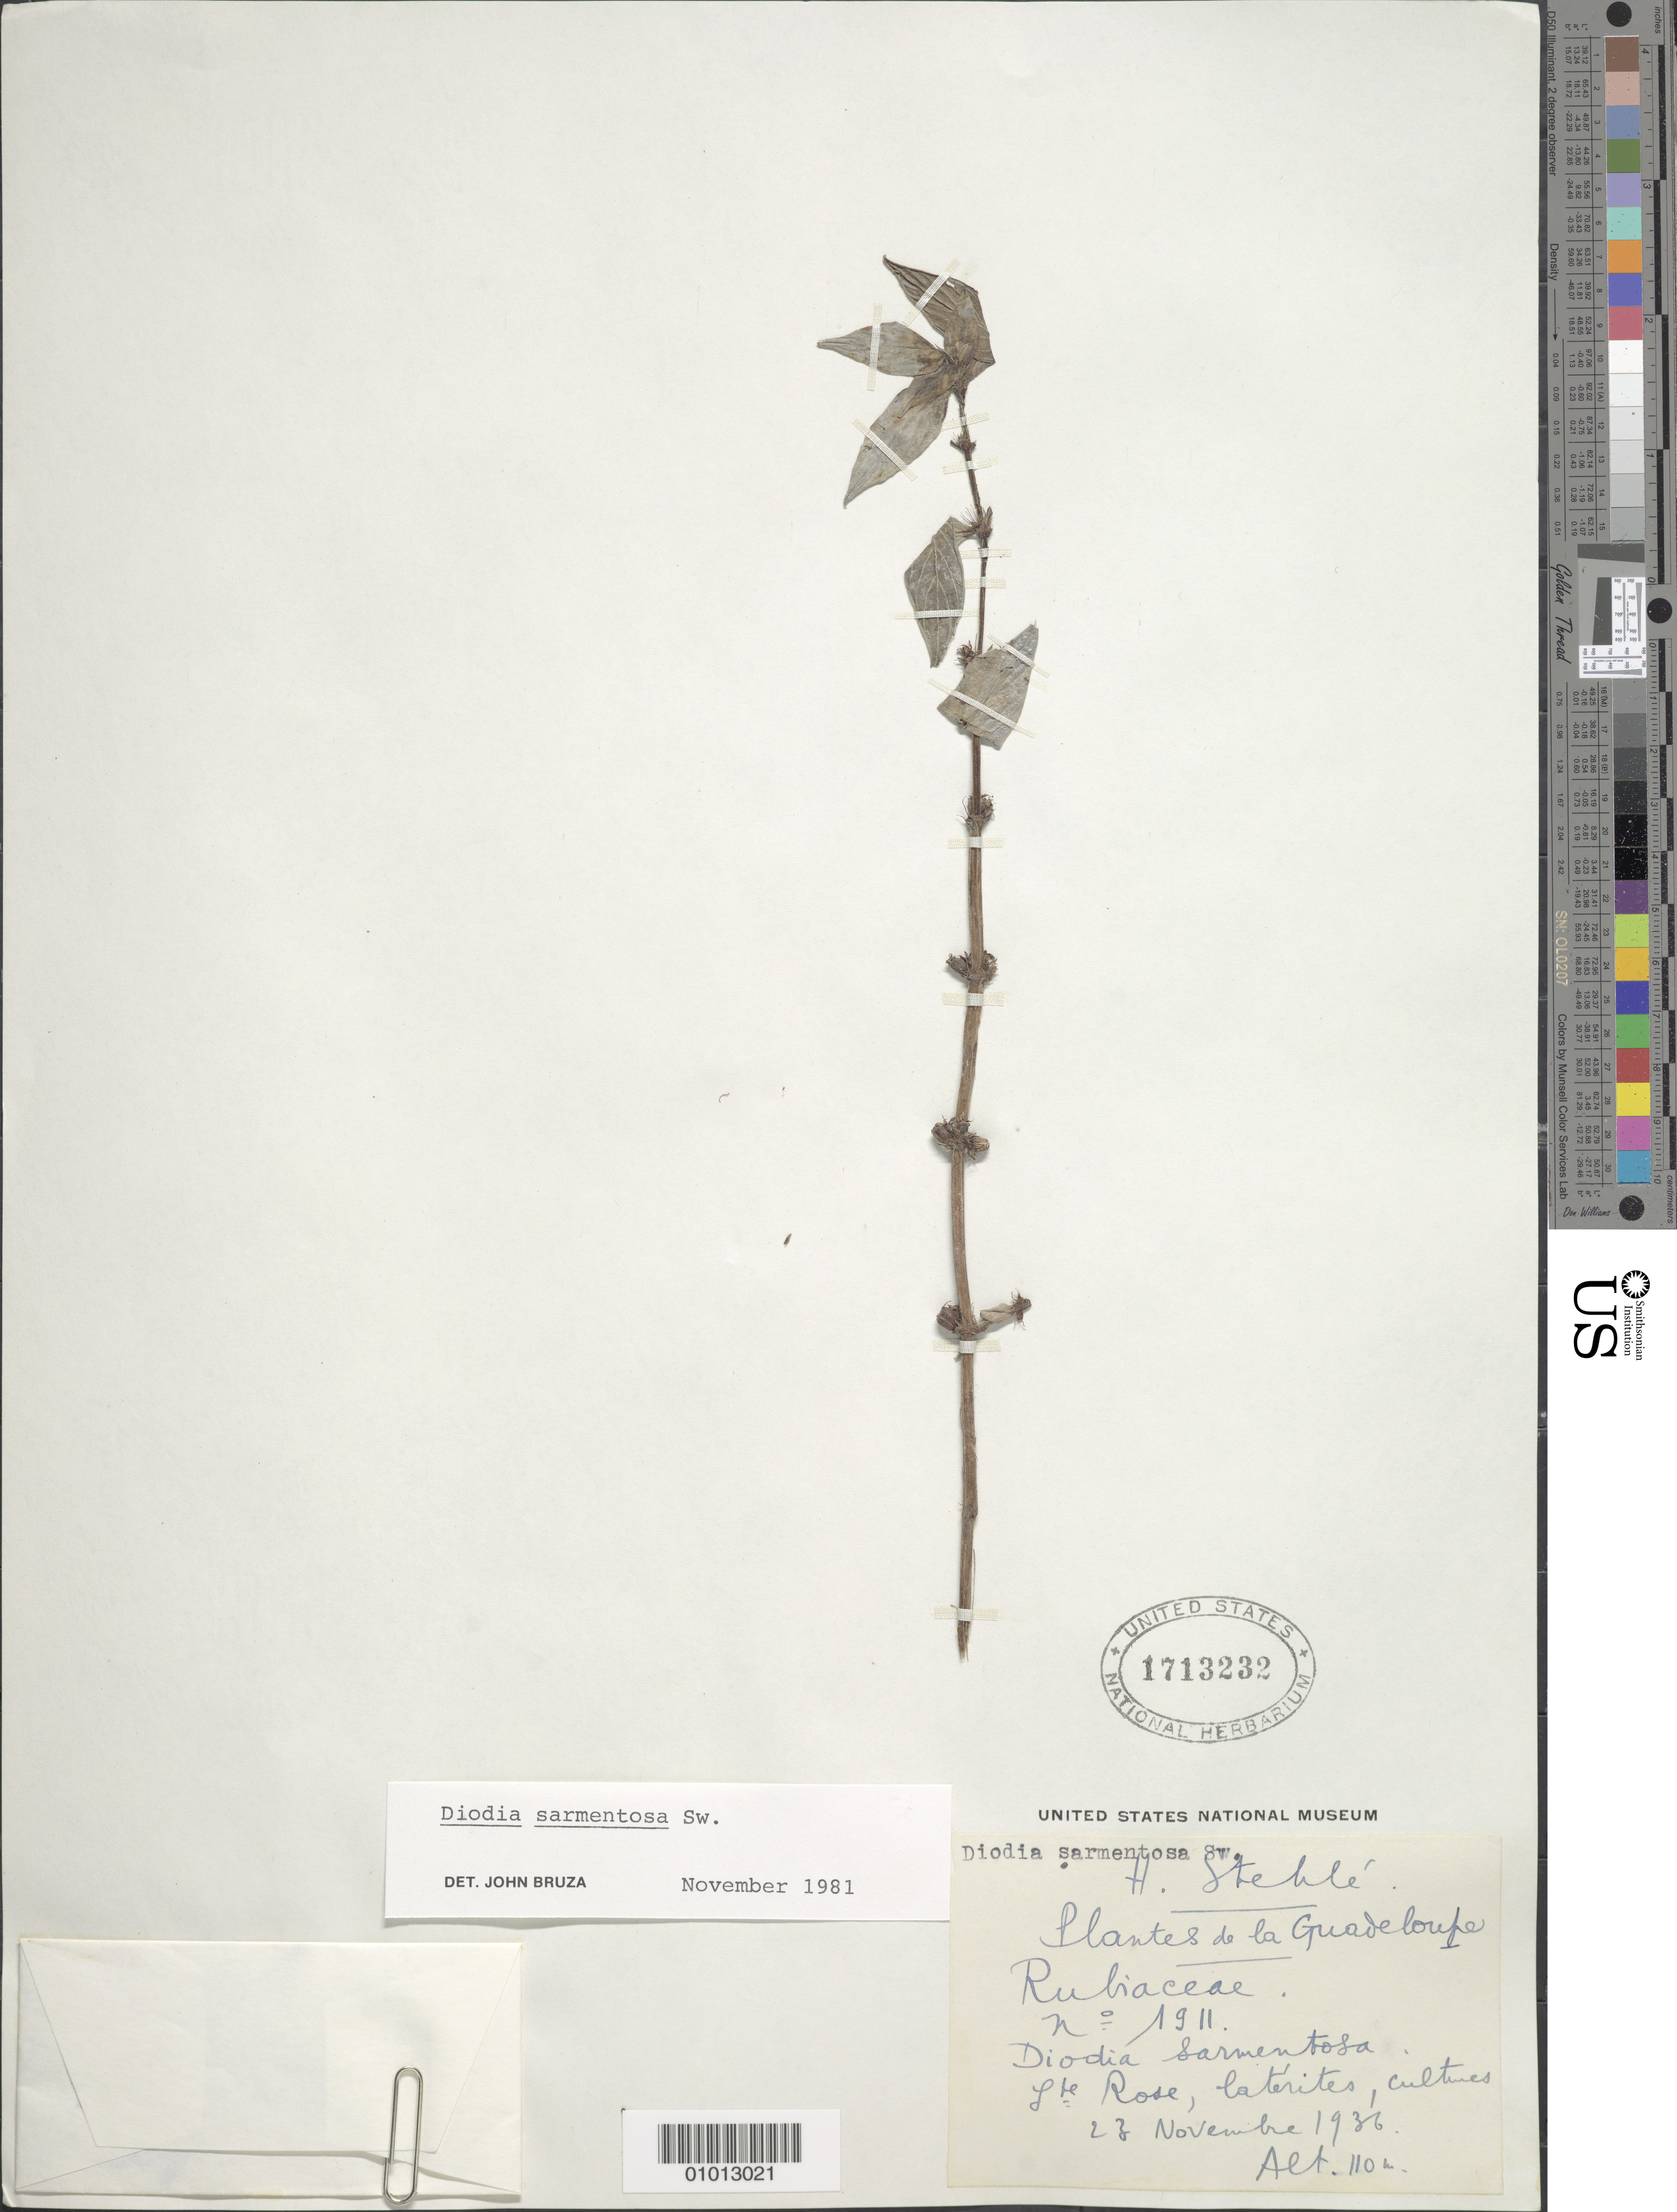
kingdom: Plantae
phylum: Tracheophyta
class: Magnoliopsida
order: Gentianales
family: Rubiaceae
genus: Diodia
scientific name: Diodia sarmentosa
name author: Sw.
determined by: Bruza, J.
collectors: H. Stehlé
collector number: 1911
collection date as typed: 23 Nov 1936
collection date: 1936-11-23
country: Guadeloupe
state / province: St. Rose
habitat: Laterites, cultures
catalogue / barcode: US 1713232